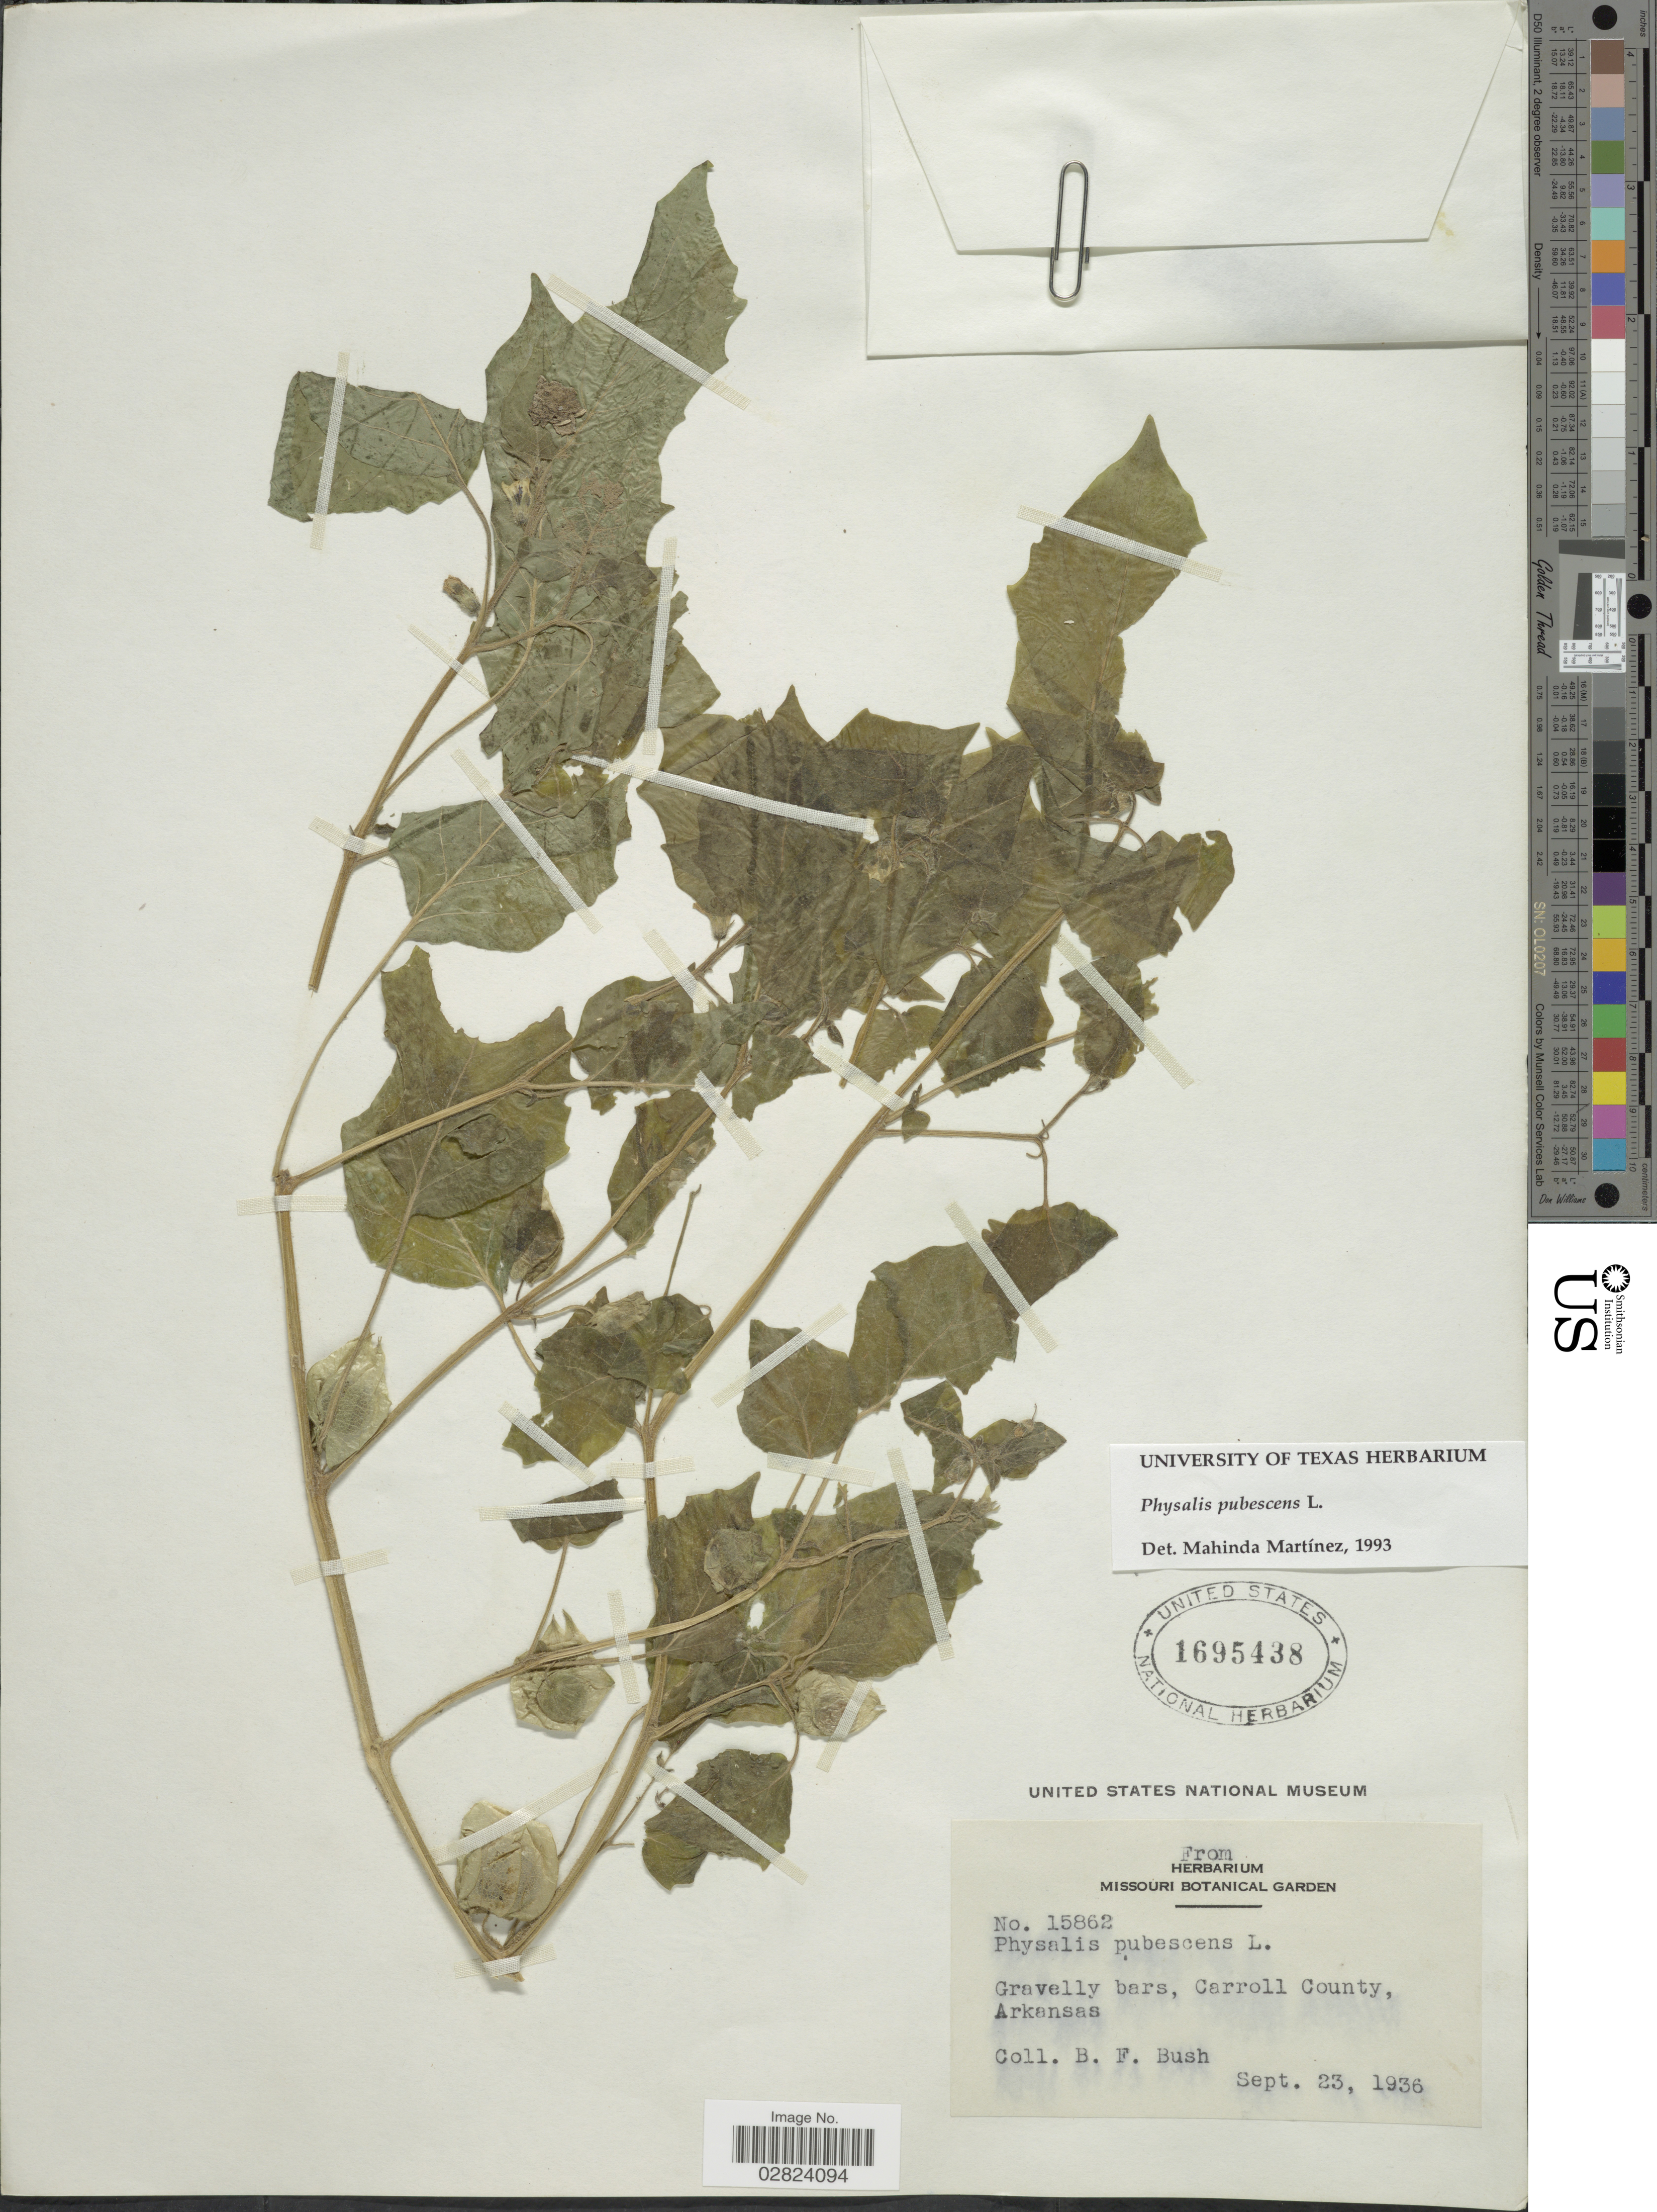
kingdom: Plantae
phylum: Tracheophyta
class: Magnoliopsida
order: Solanales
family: Solanaceae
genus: Physalis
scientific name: Physalis pubescens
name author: L.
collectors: B. F. Bush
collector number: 15862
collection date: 1936-09-23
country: United States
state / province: Arkansas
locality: Gravelly bars, Carroll County.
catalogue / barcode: US 1695438